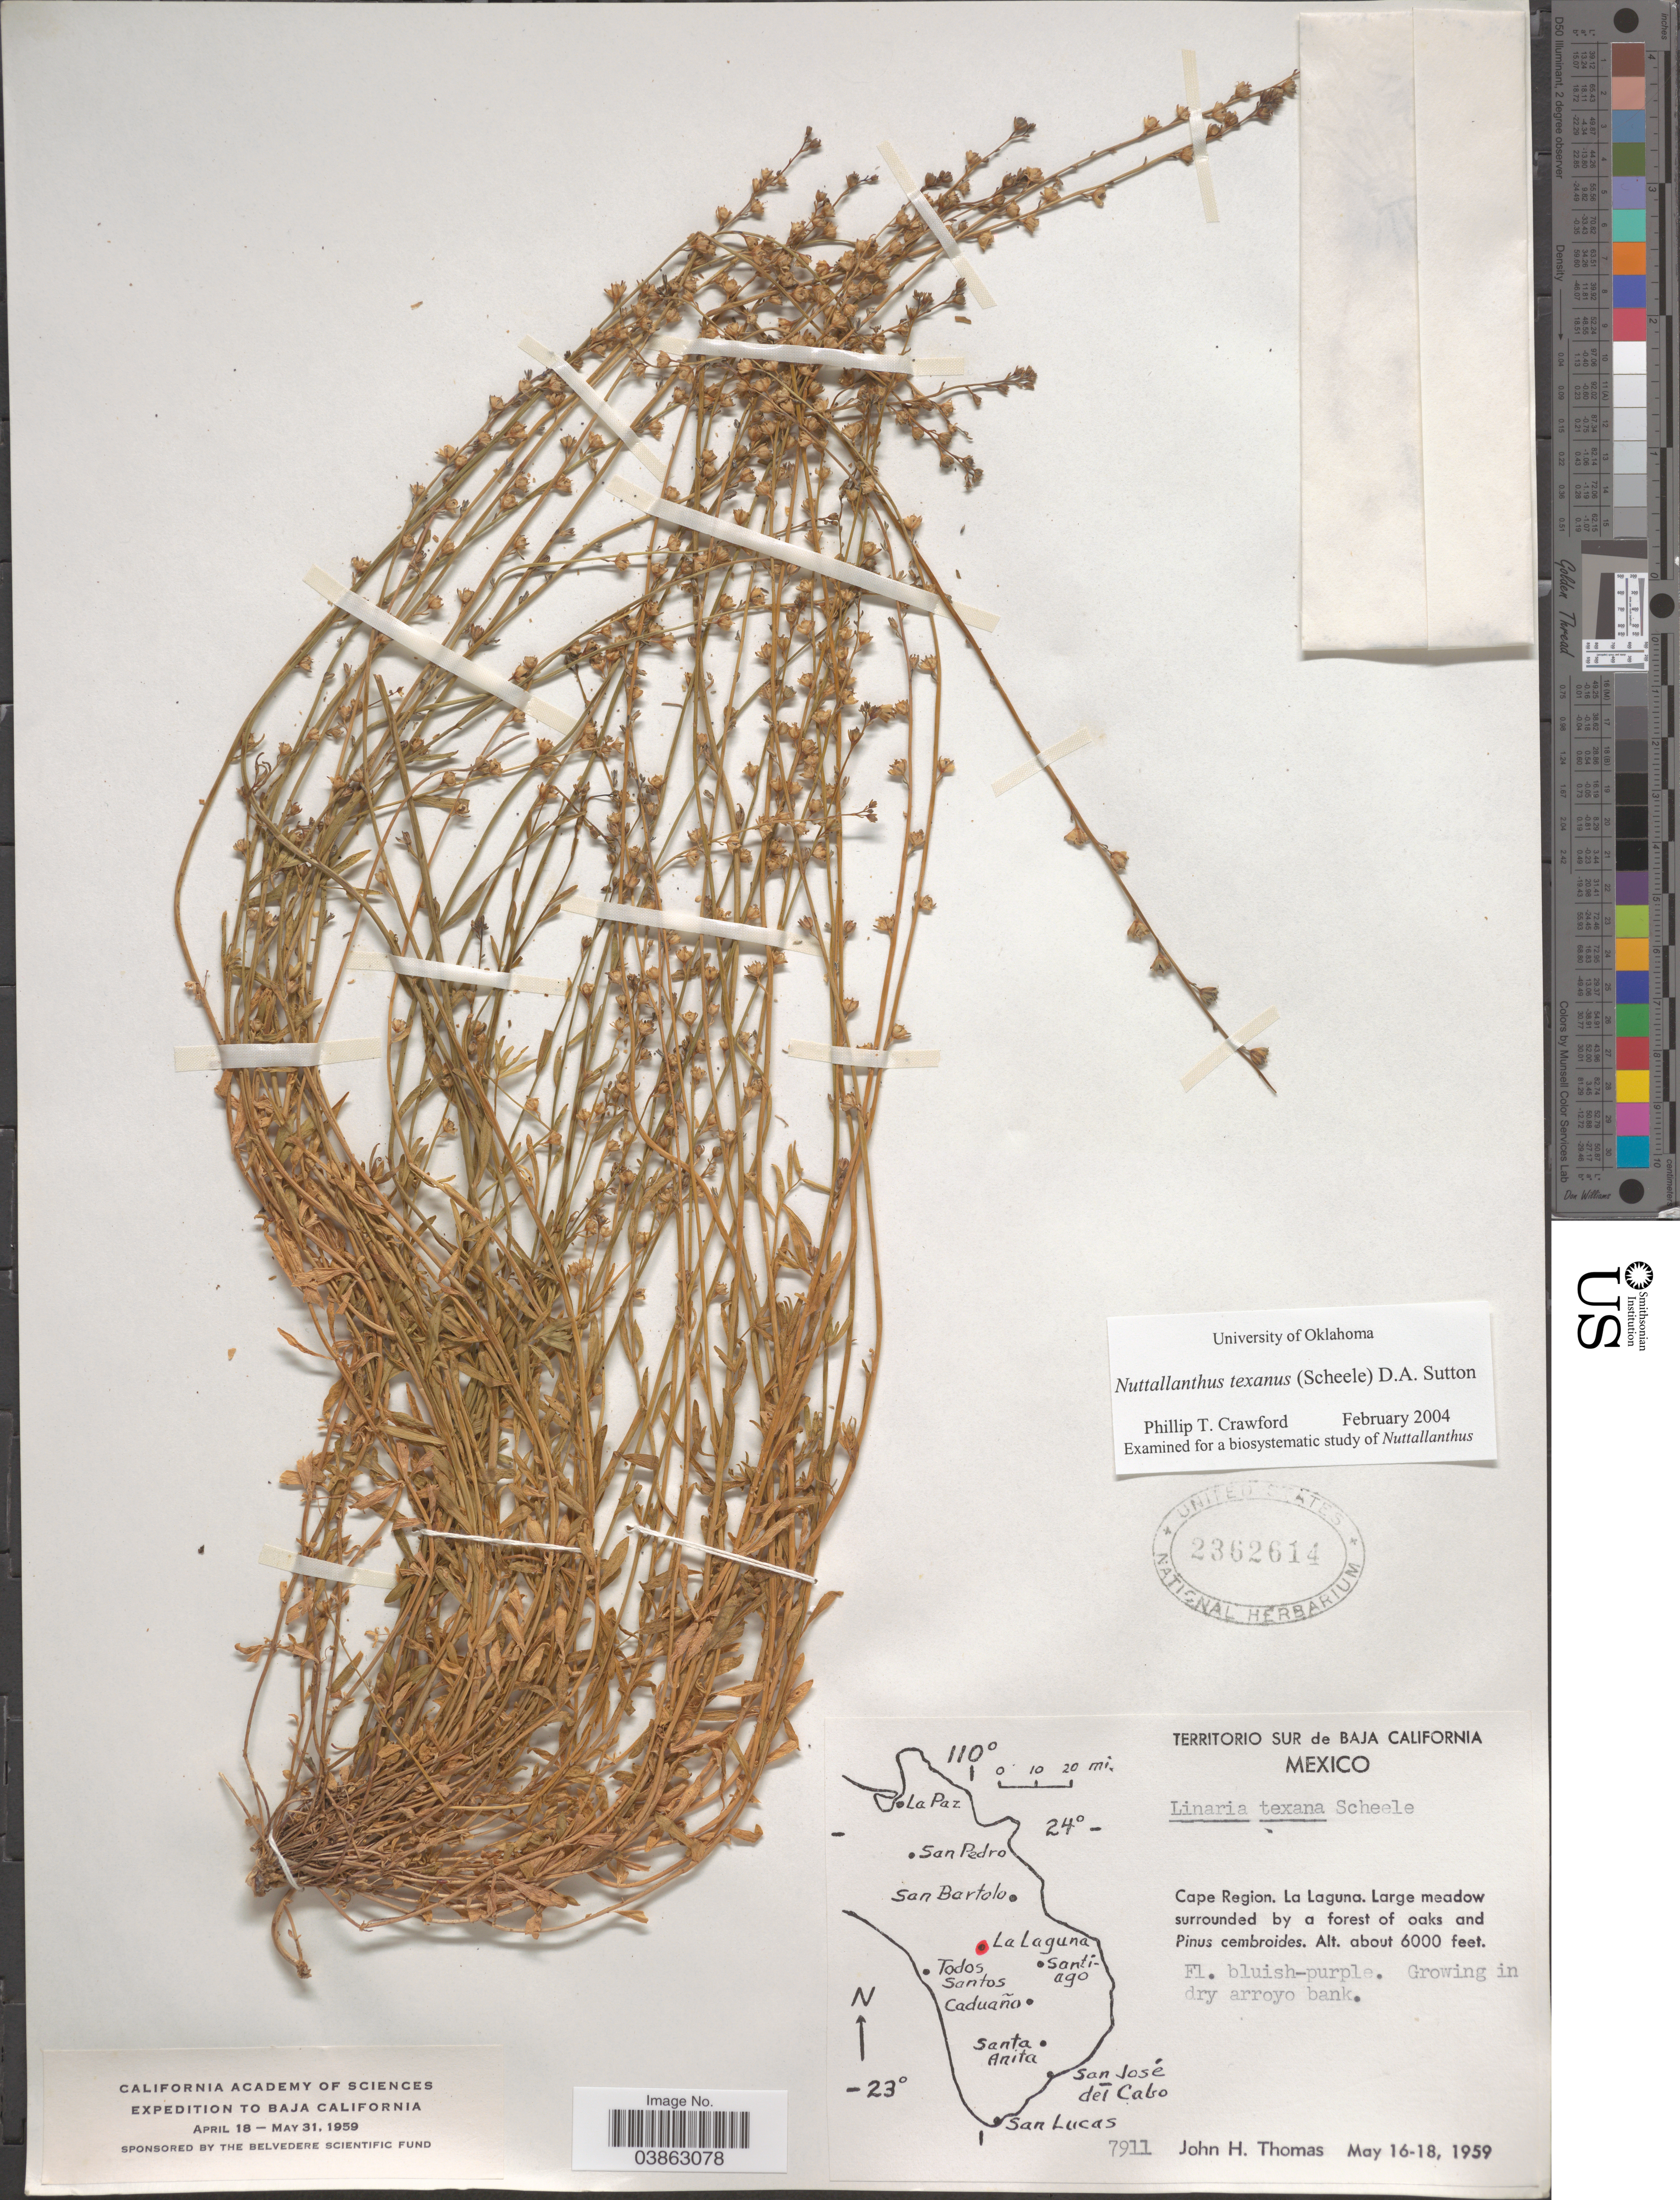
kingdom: Plantae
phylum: Tracheophyta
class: Magnoliopsida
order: Lamiales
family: Plantaginaceae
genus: Linaria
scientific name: Linaria texana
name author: Scheele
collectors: J. H. Thomas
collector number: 7911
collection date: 1959-05-16/1959-05-18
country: Mexico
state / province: Baja California Sur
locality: Territorio Sur de Baja California. Cape Region. La Laguna.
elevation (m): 1829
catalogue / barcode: US 2362614